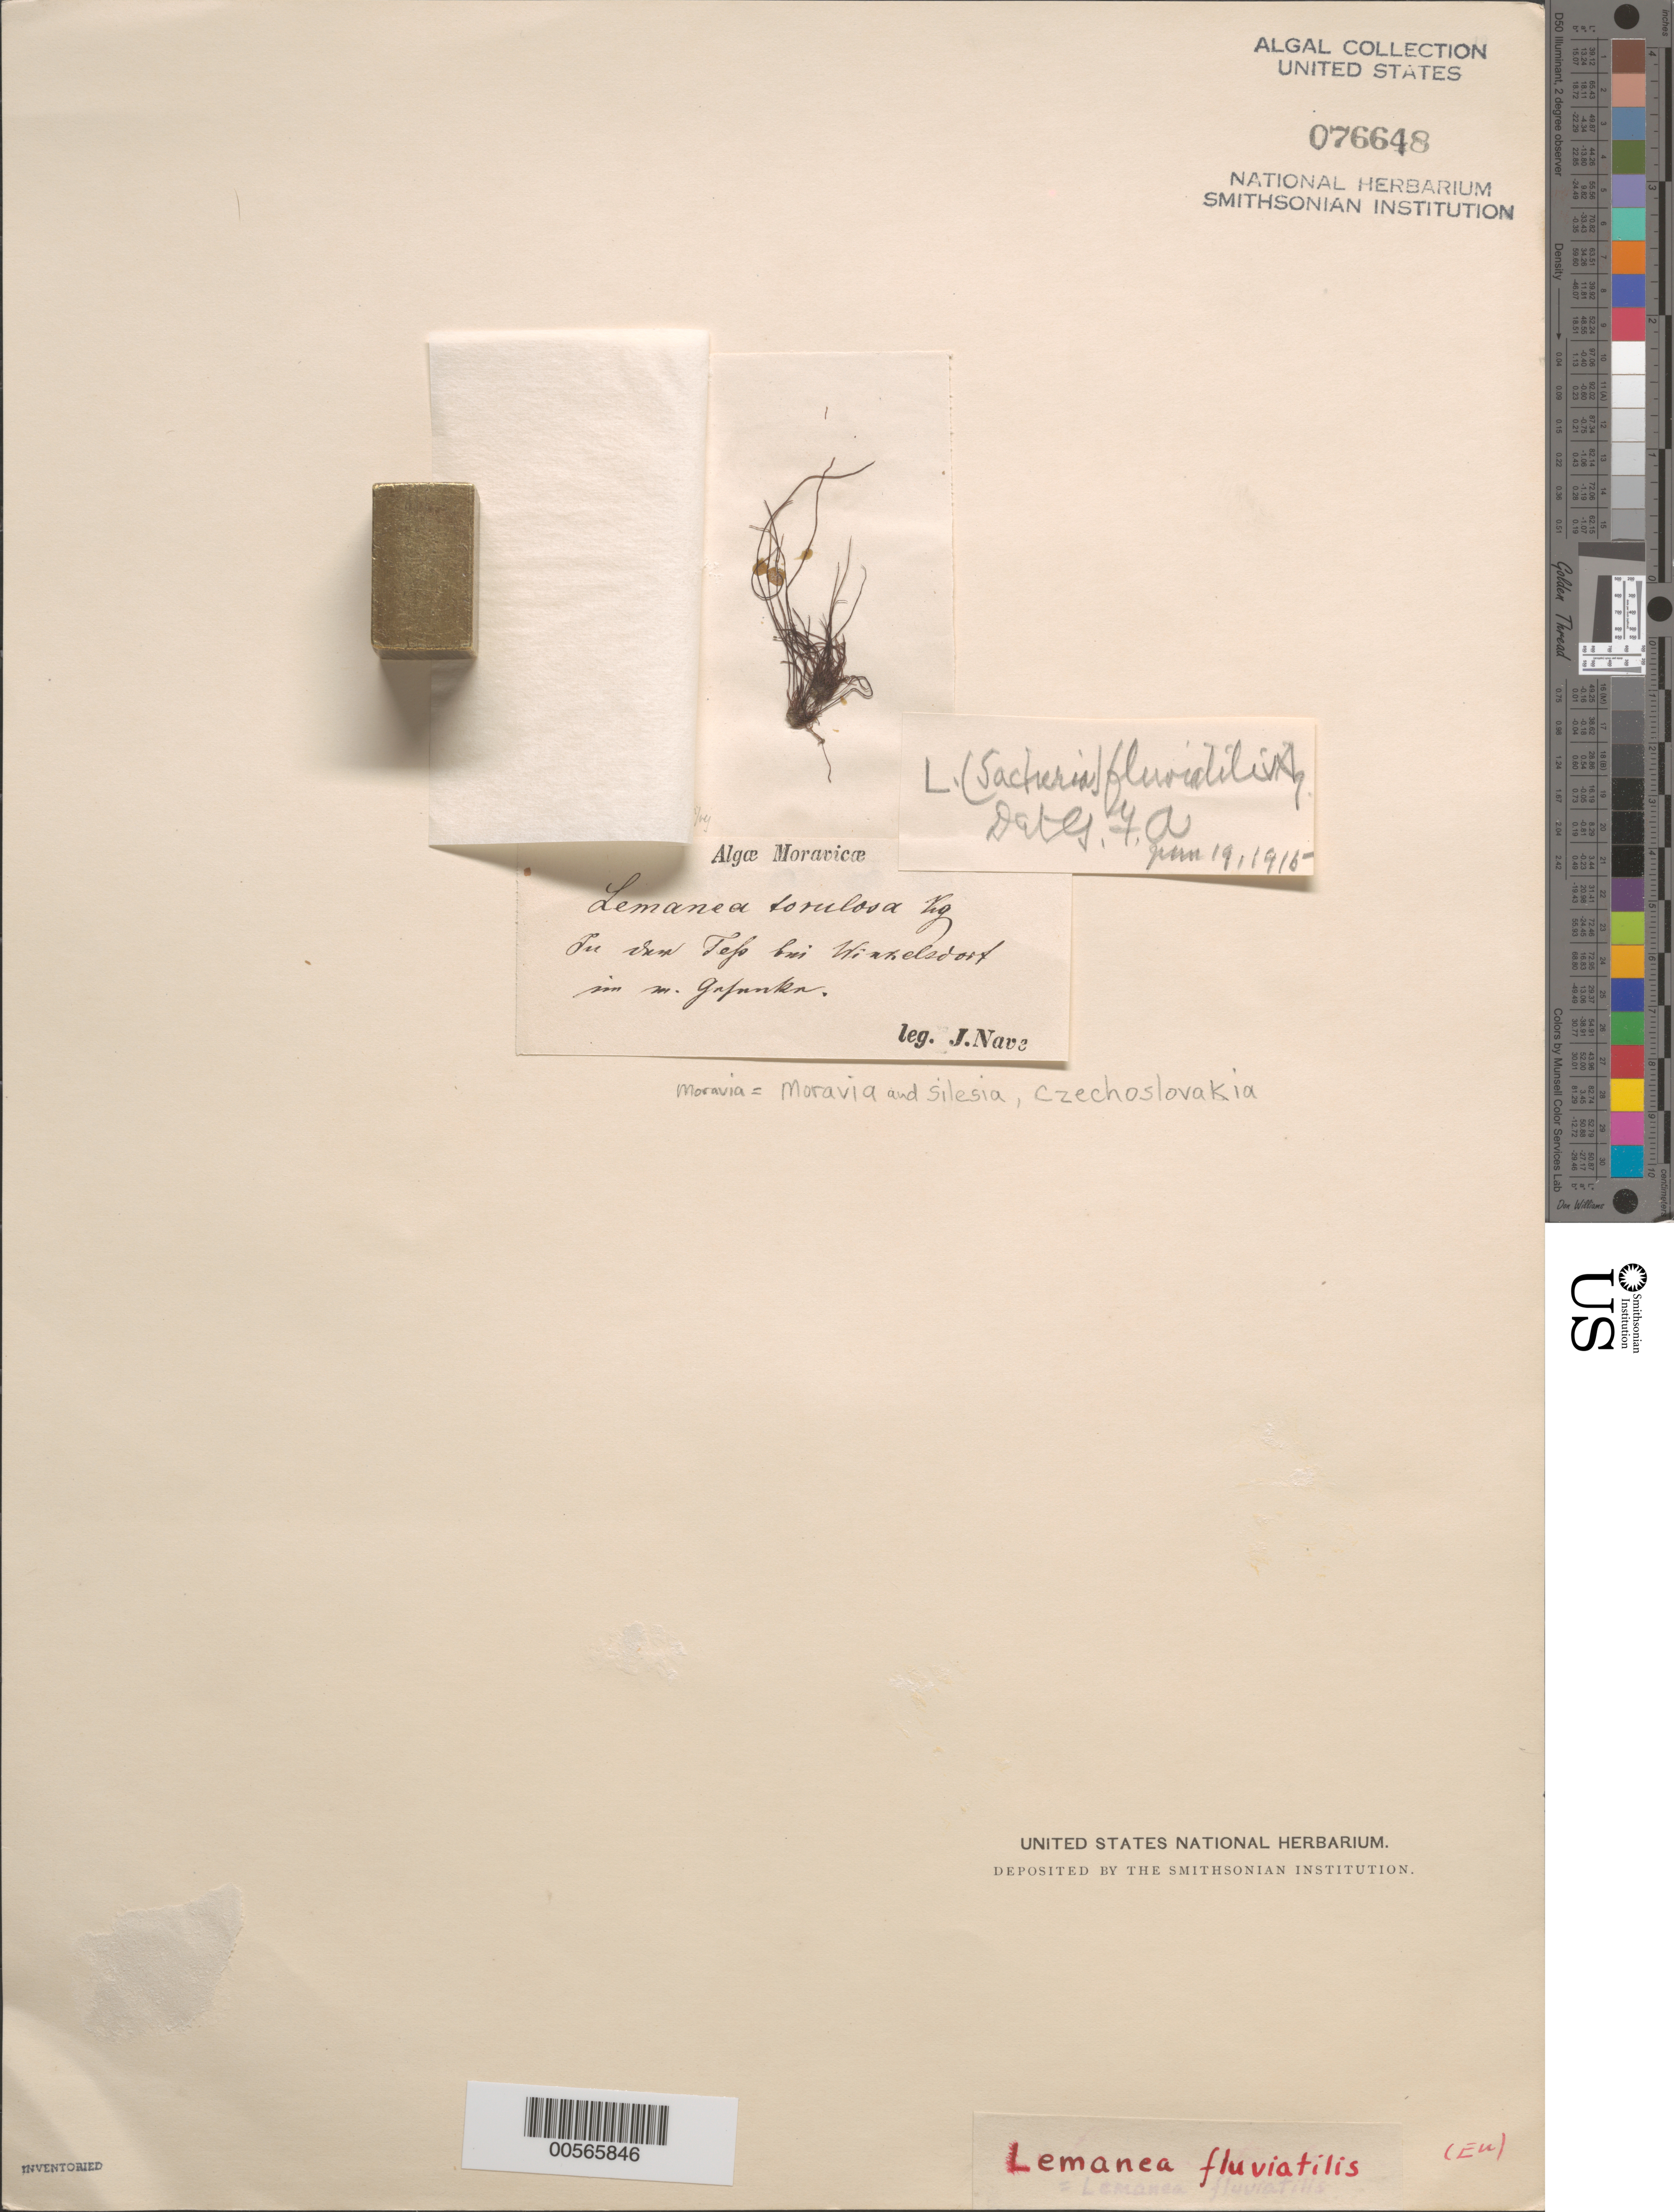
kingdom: Plantae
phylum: Rhodophyta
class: Florideophyceae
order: Batrachospermales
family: Lemaneaceae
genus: Lemanea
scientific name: Lemanea fluviatilis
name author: (L.) C. Agardh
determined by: Atkinson, G. F.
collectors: J. Nave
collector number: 104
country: Czechia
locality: Near kouty (winkelsdorf)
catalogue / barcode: US 76648